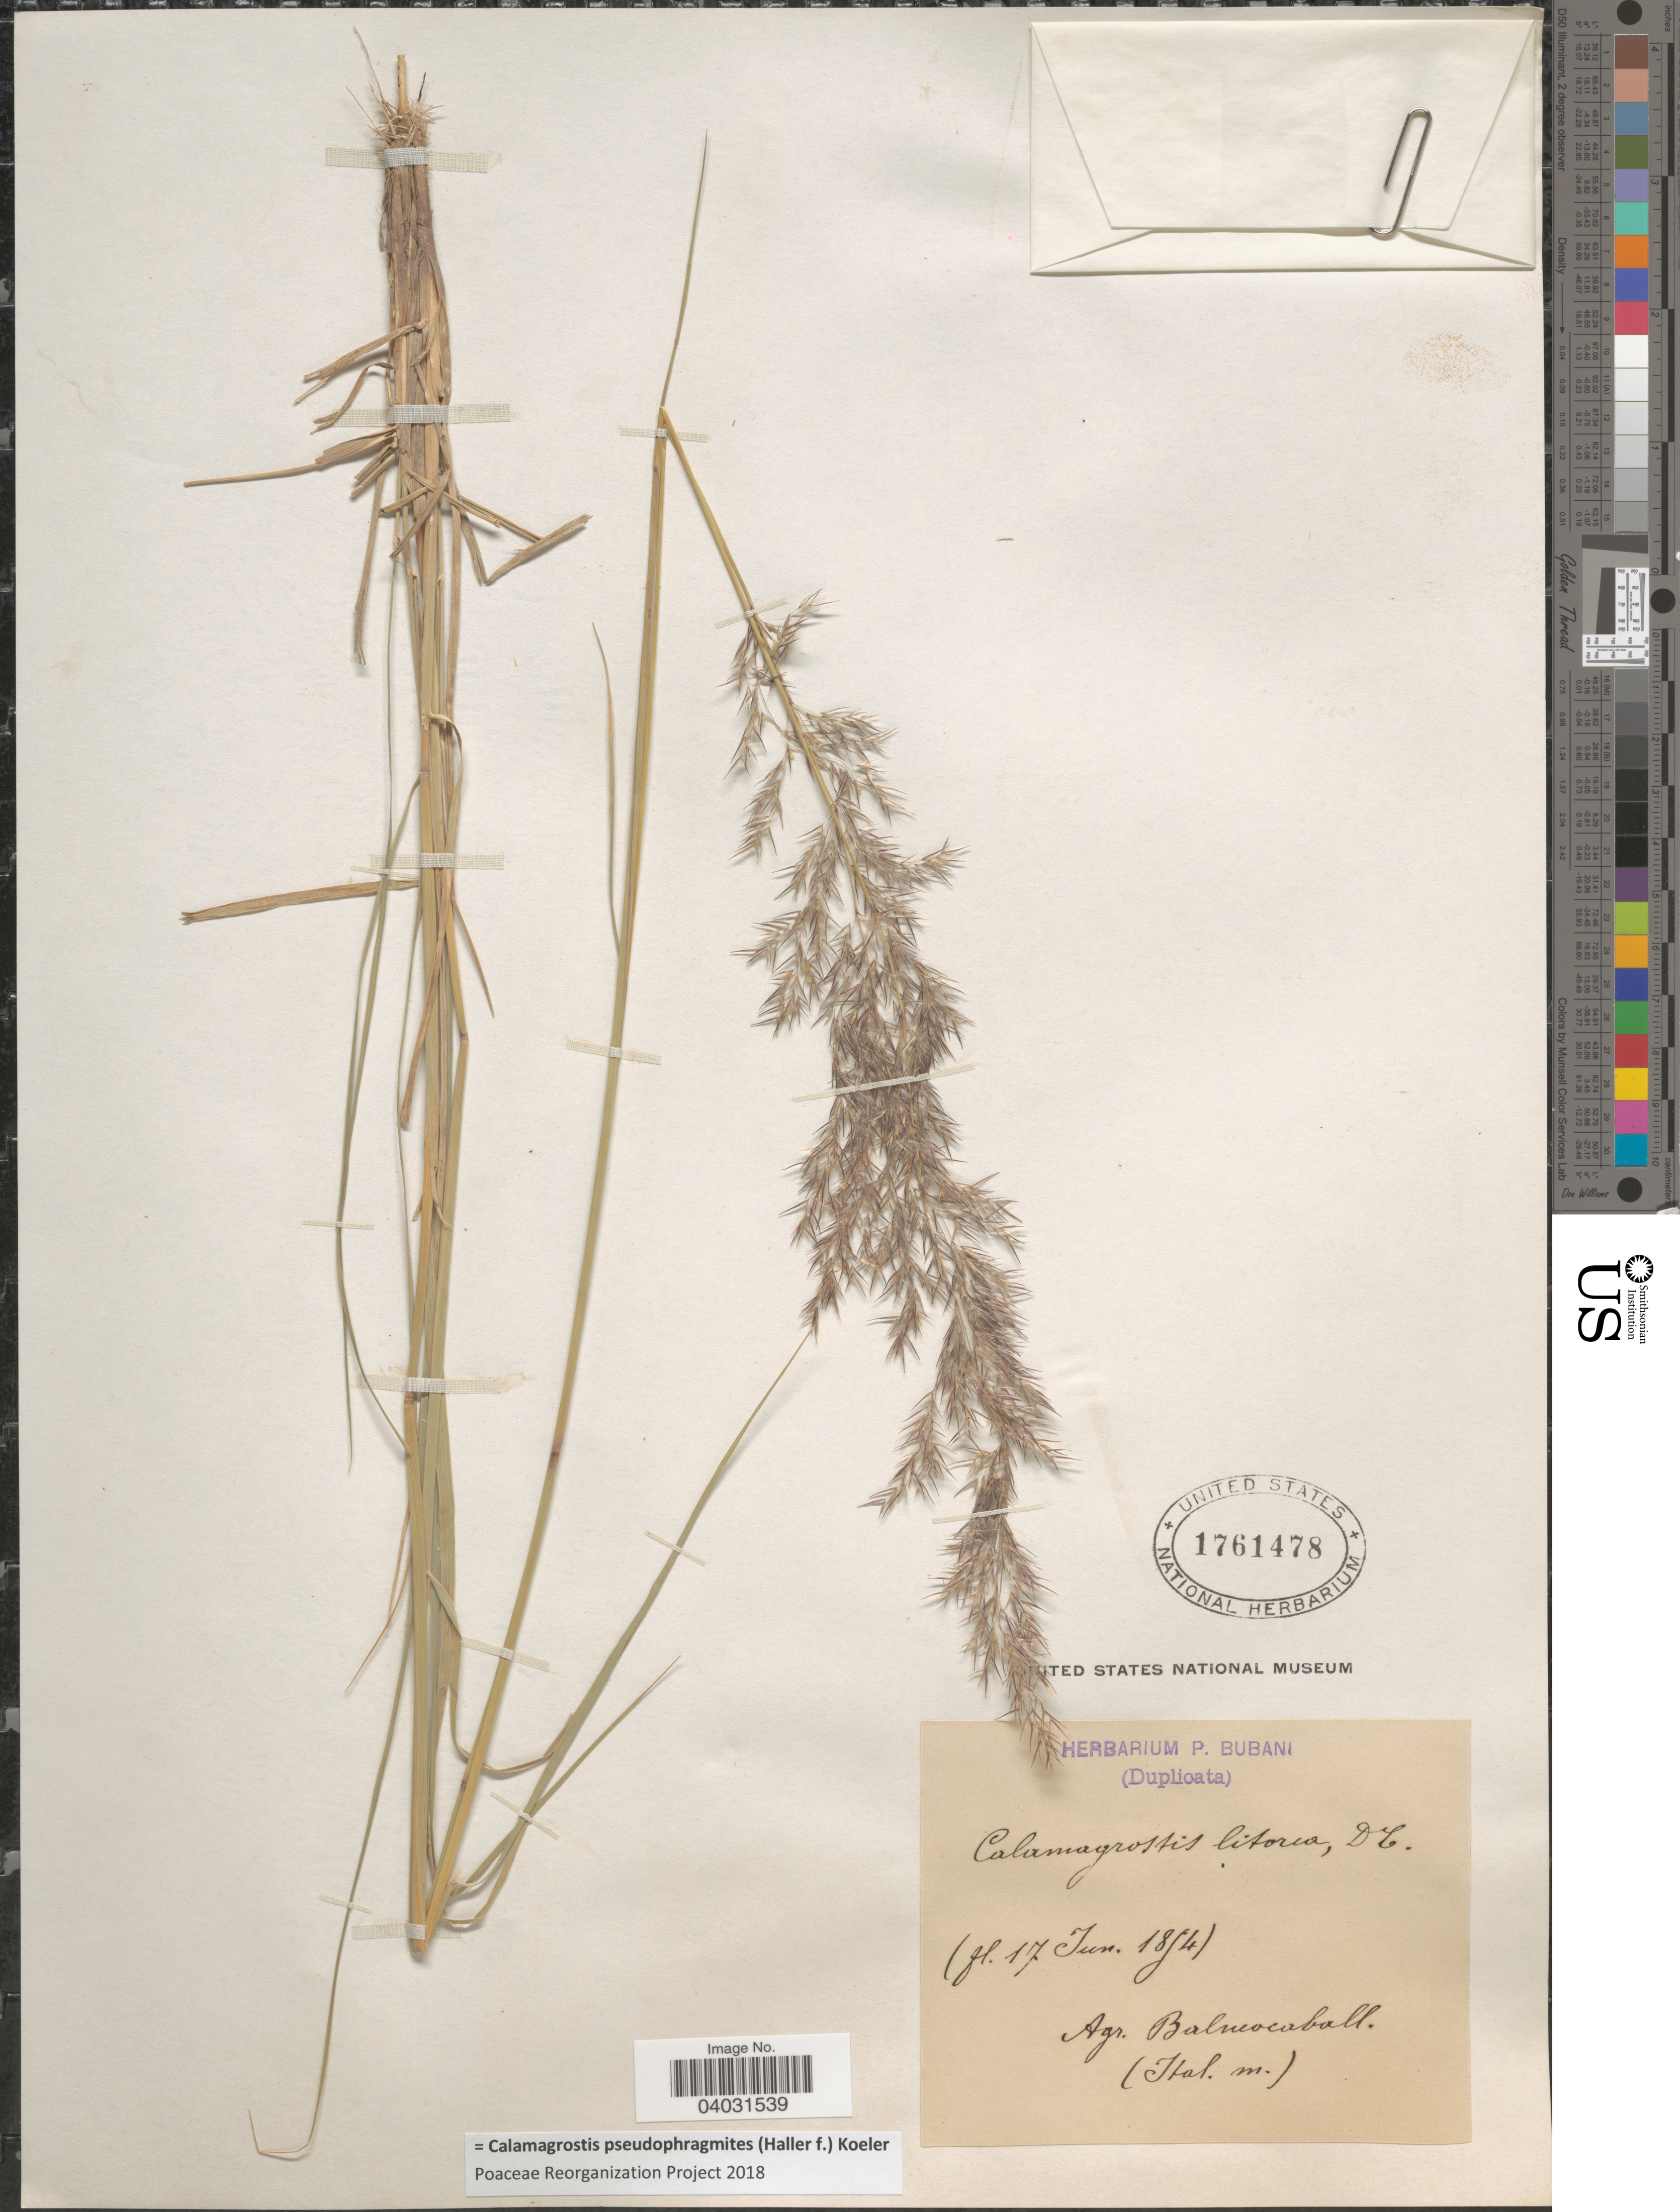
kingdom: Plantae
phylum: Tracheophyta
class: Liliopsida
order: Poales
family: Poaceae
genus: Calamagrostis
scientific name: Calamagrostis pseudophragmites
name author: (Haller f.) Koeler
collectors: ex herb. P. Bubani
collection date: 1854-06-17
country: Italy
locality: Agr. Balmocaball (Ital. m.).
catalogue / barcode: US 1761478